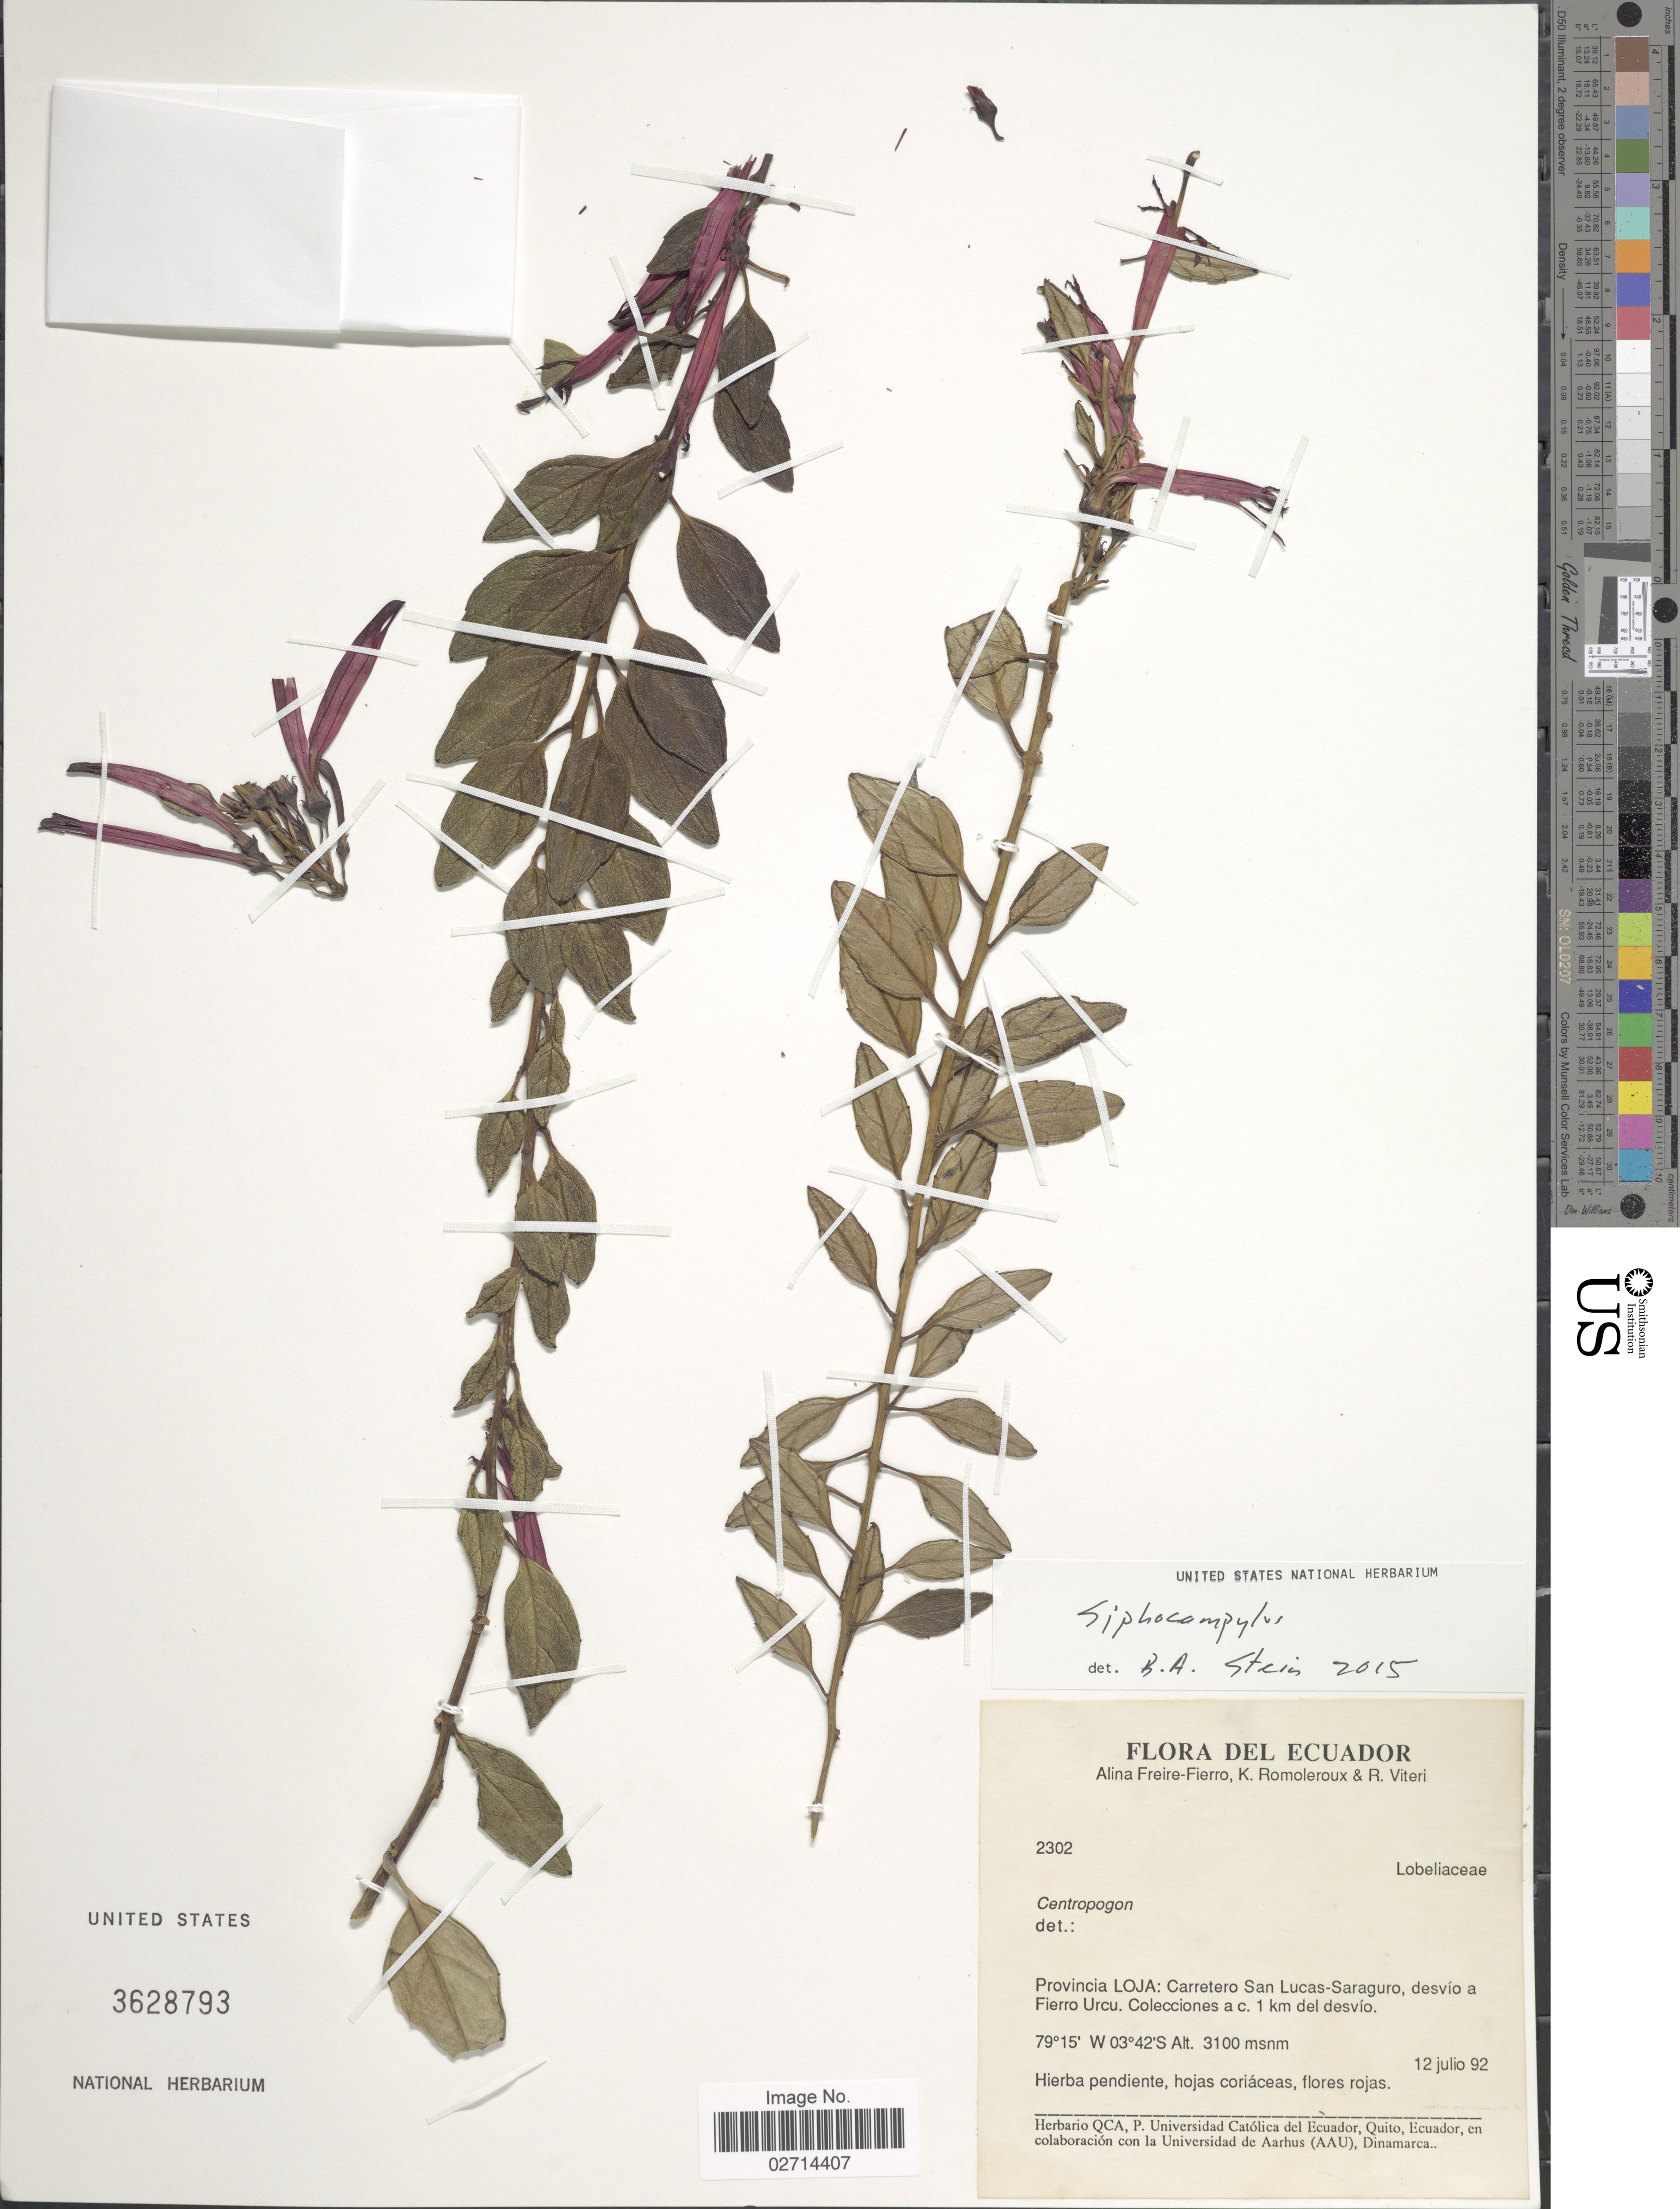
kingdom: Plantae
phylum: Tracheophyta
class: Magnoliopsida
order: Asterales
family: Campanulaceae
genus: Siphocampylus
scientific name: Siphocampylus sp.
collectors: A. Freire-Fierro, K. Romoleroux & R. Viteri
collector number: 2302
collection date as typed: Transcribed d/m/y: 12/7/92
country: Ecuador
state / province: Loja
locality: Carretera San Lucas-Saraguro, desvio a Fierro Urco, Colecciones a c. 1 km al desvio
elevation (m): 3100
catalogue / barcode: US 3628793